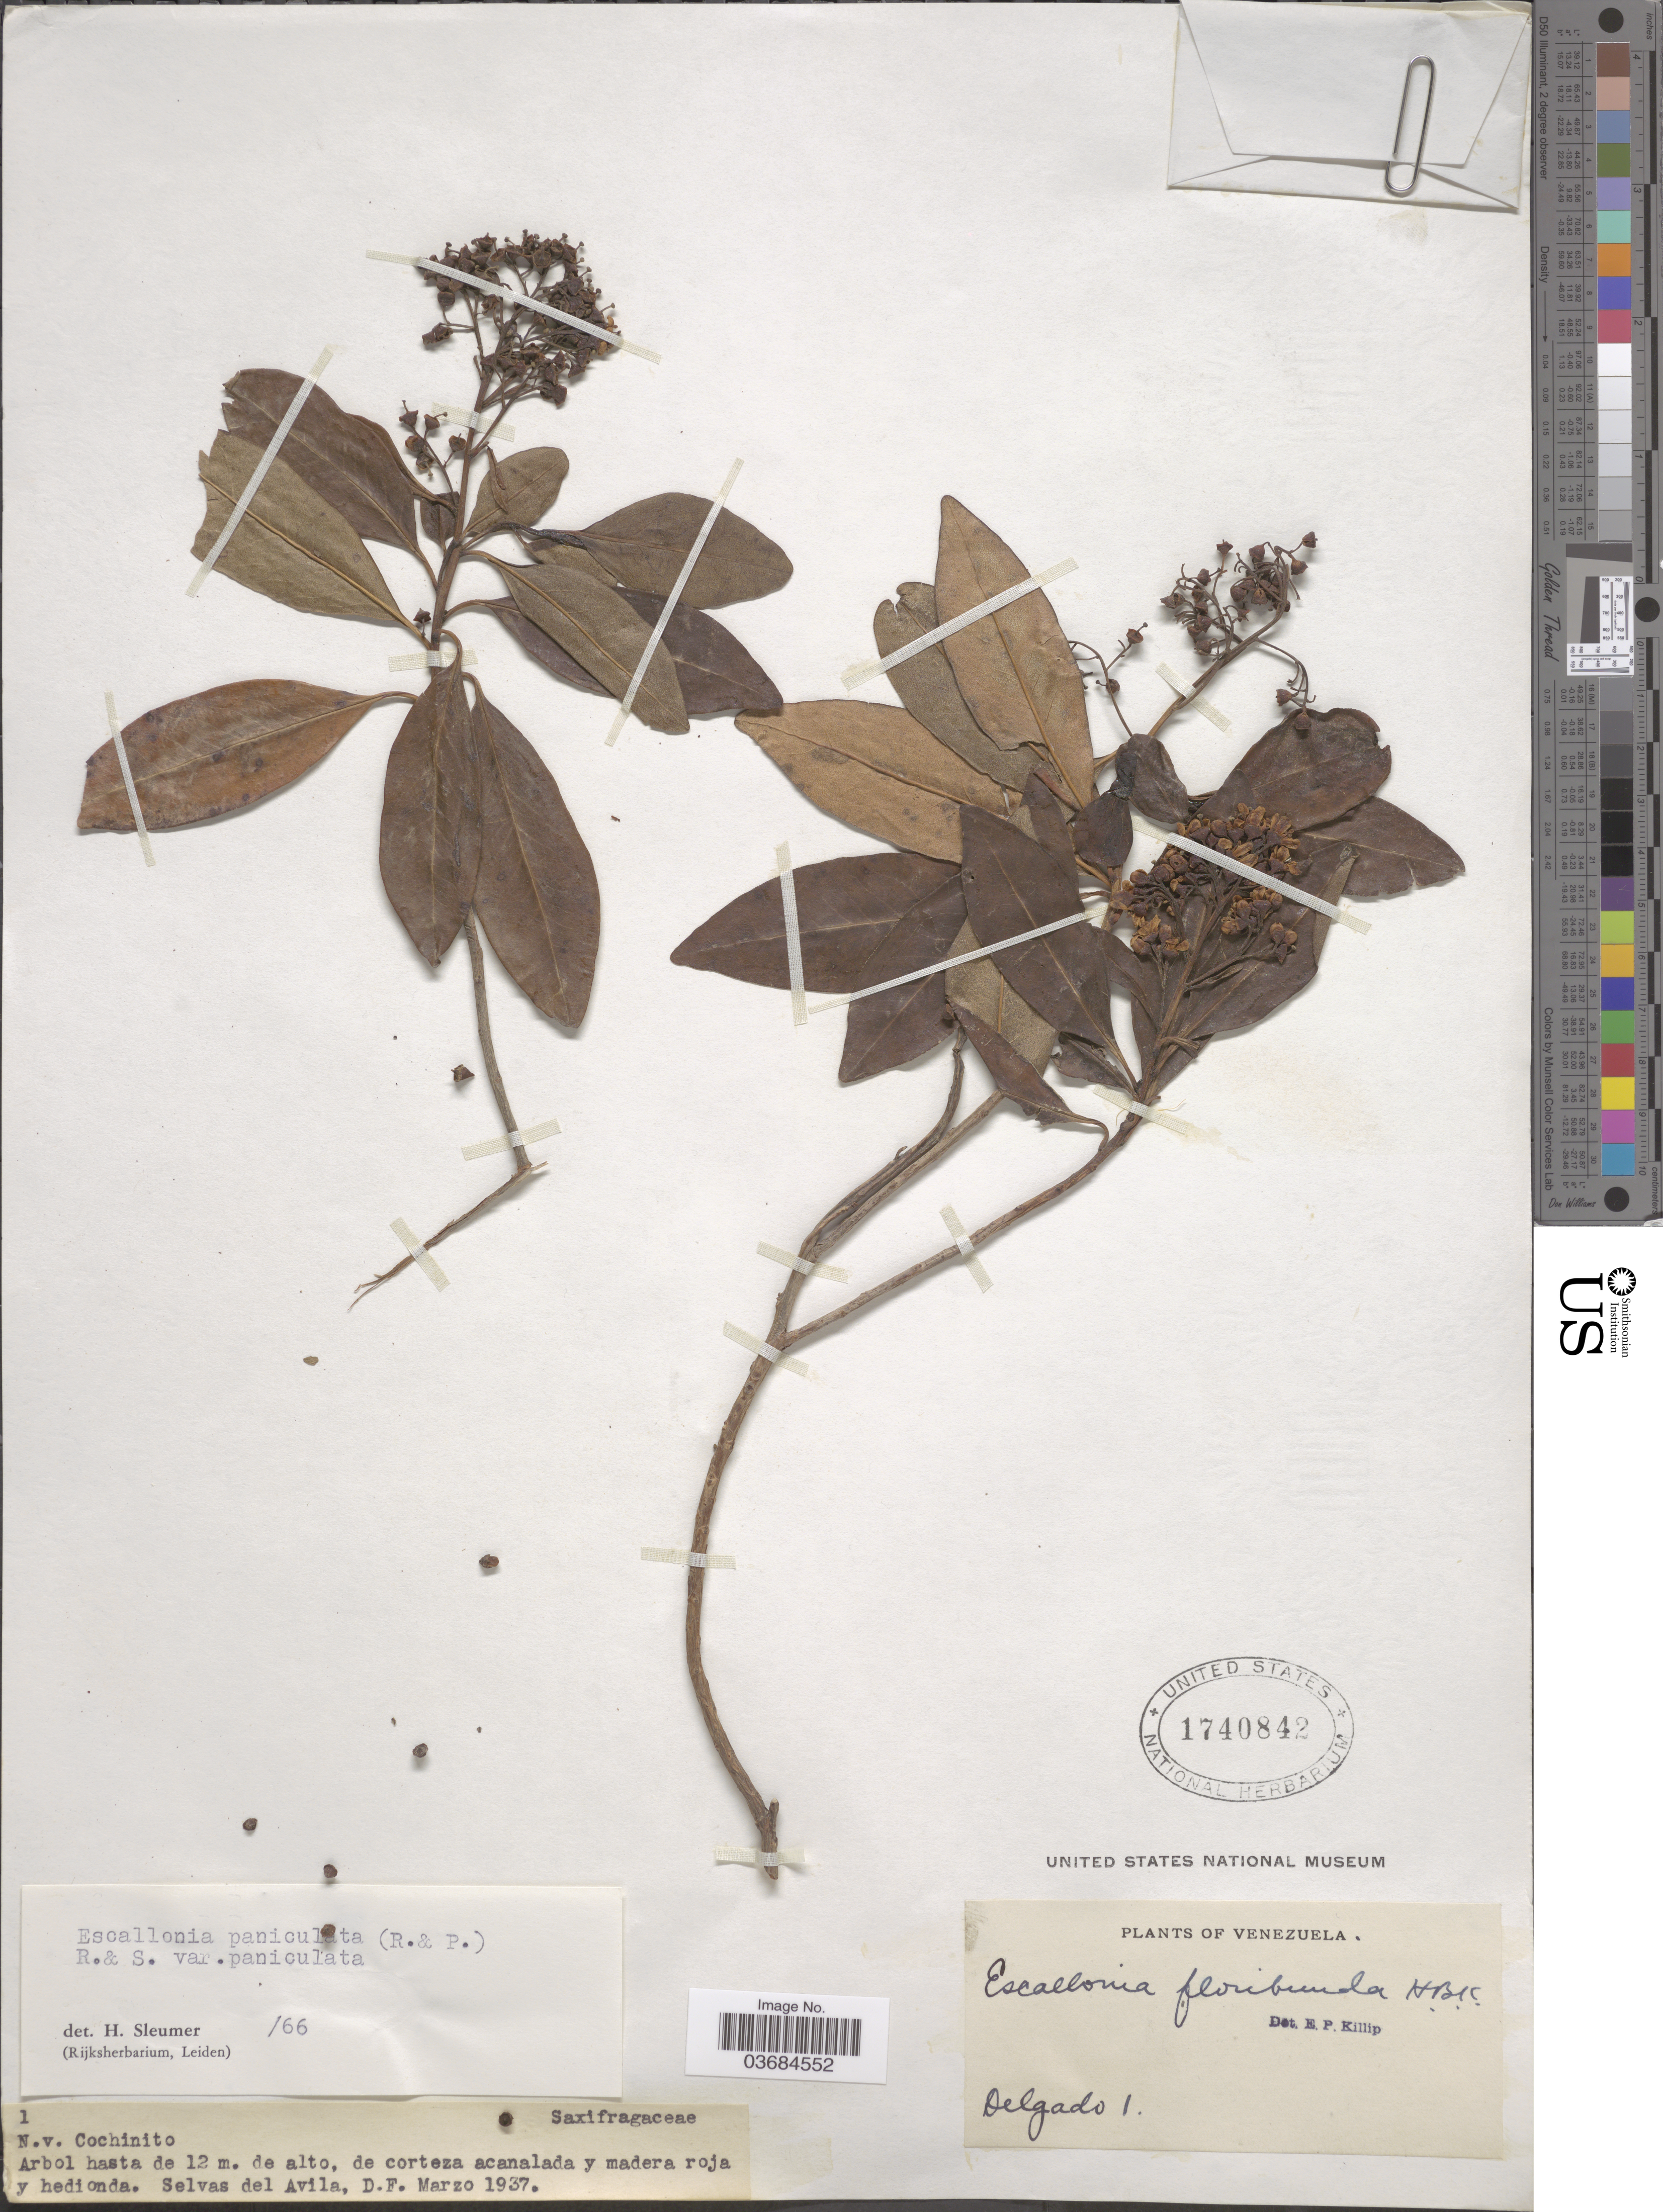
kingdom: Plantae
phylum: Tracheophyta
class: Magnoliopsida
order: Escalloniales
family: Escalloniaceae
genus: Escallonia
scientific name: Escallonia paniculata var. paniculata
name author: (Ruiz & Pav.) Roem. & Schult.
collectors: Delgado, --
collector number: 1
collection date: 1937-03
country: Venezuela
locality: Selvas del Avila, D.F.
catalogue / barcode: US 1740842